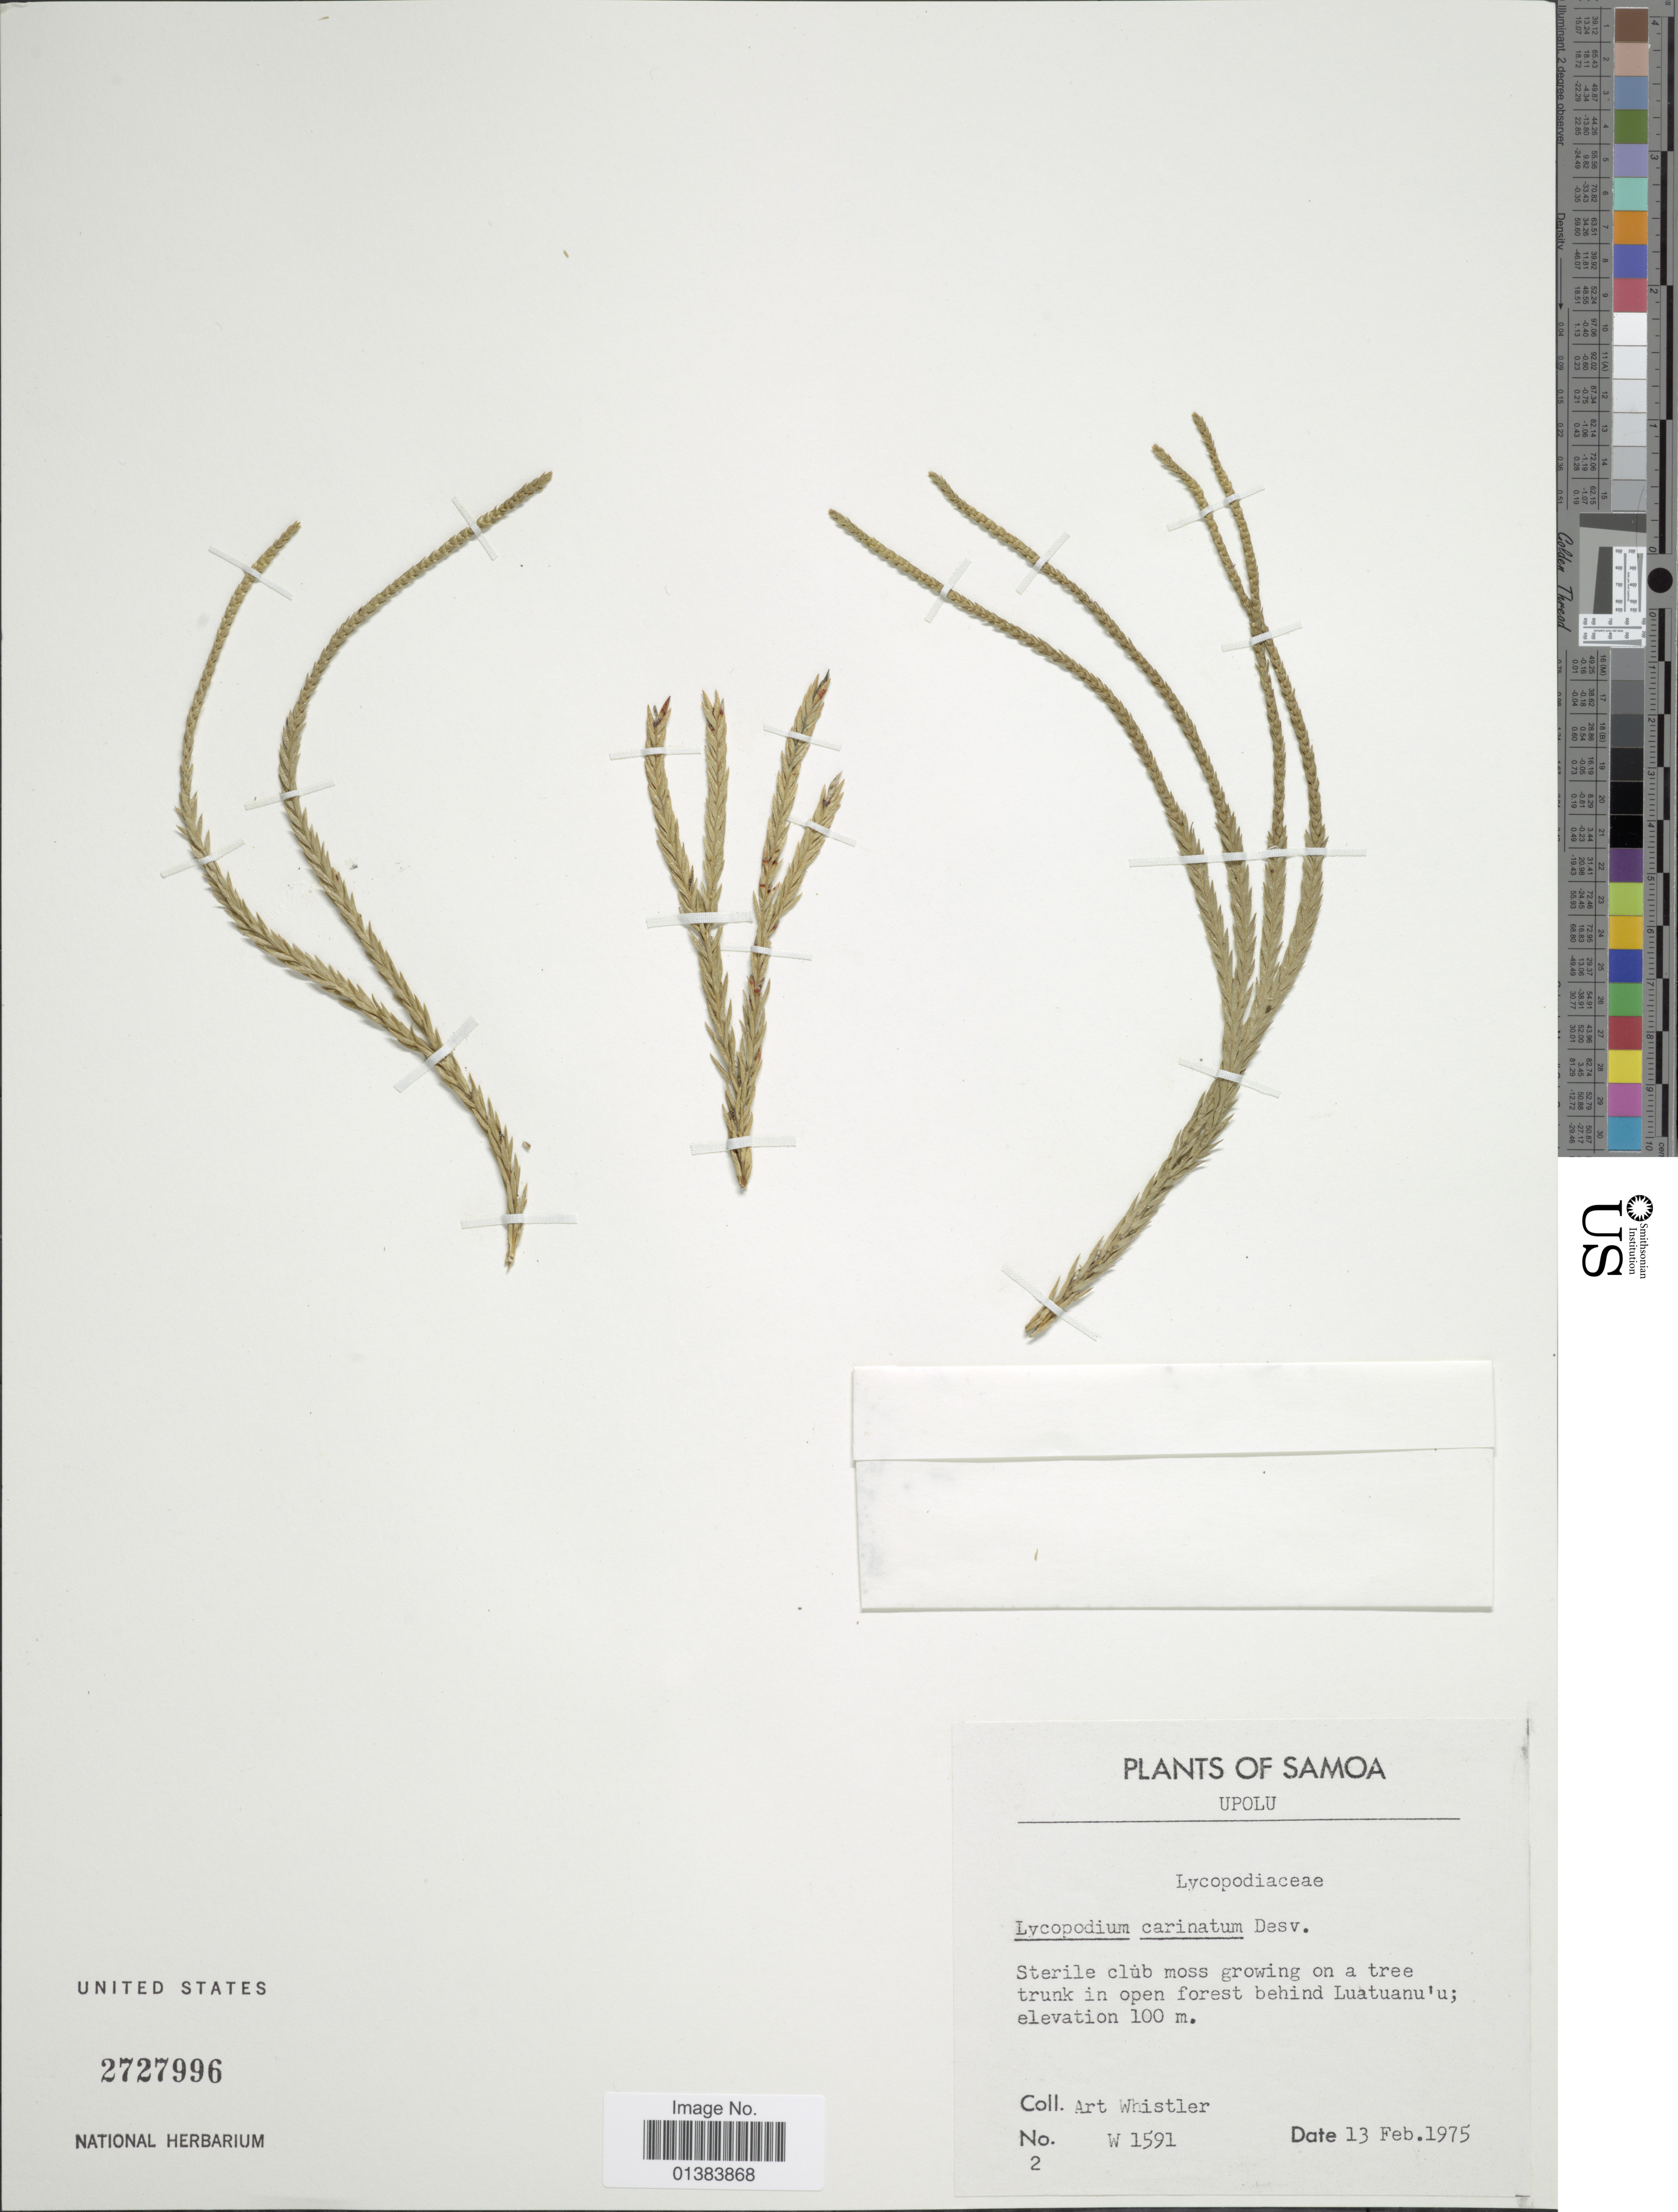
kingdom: Plantae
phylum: Tracheophyta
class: Lycopodiopsida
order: Lycopodiales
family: Lycopodiaceae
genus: Phlegmariurus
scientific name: Phlegmariurus carinatus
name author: (Desv.) Ching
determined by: Field, A. R.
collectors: A. Whistler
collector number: W 1591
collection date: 1975-02-13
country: Samoa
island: Upolu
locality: in open forest behind Luatuanu'u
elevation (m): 100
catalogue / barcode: US 2727996